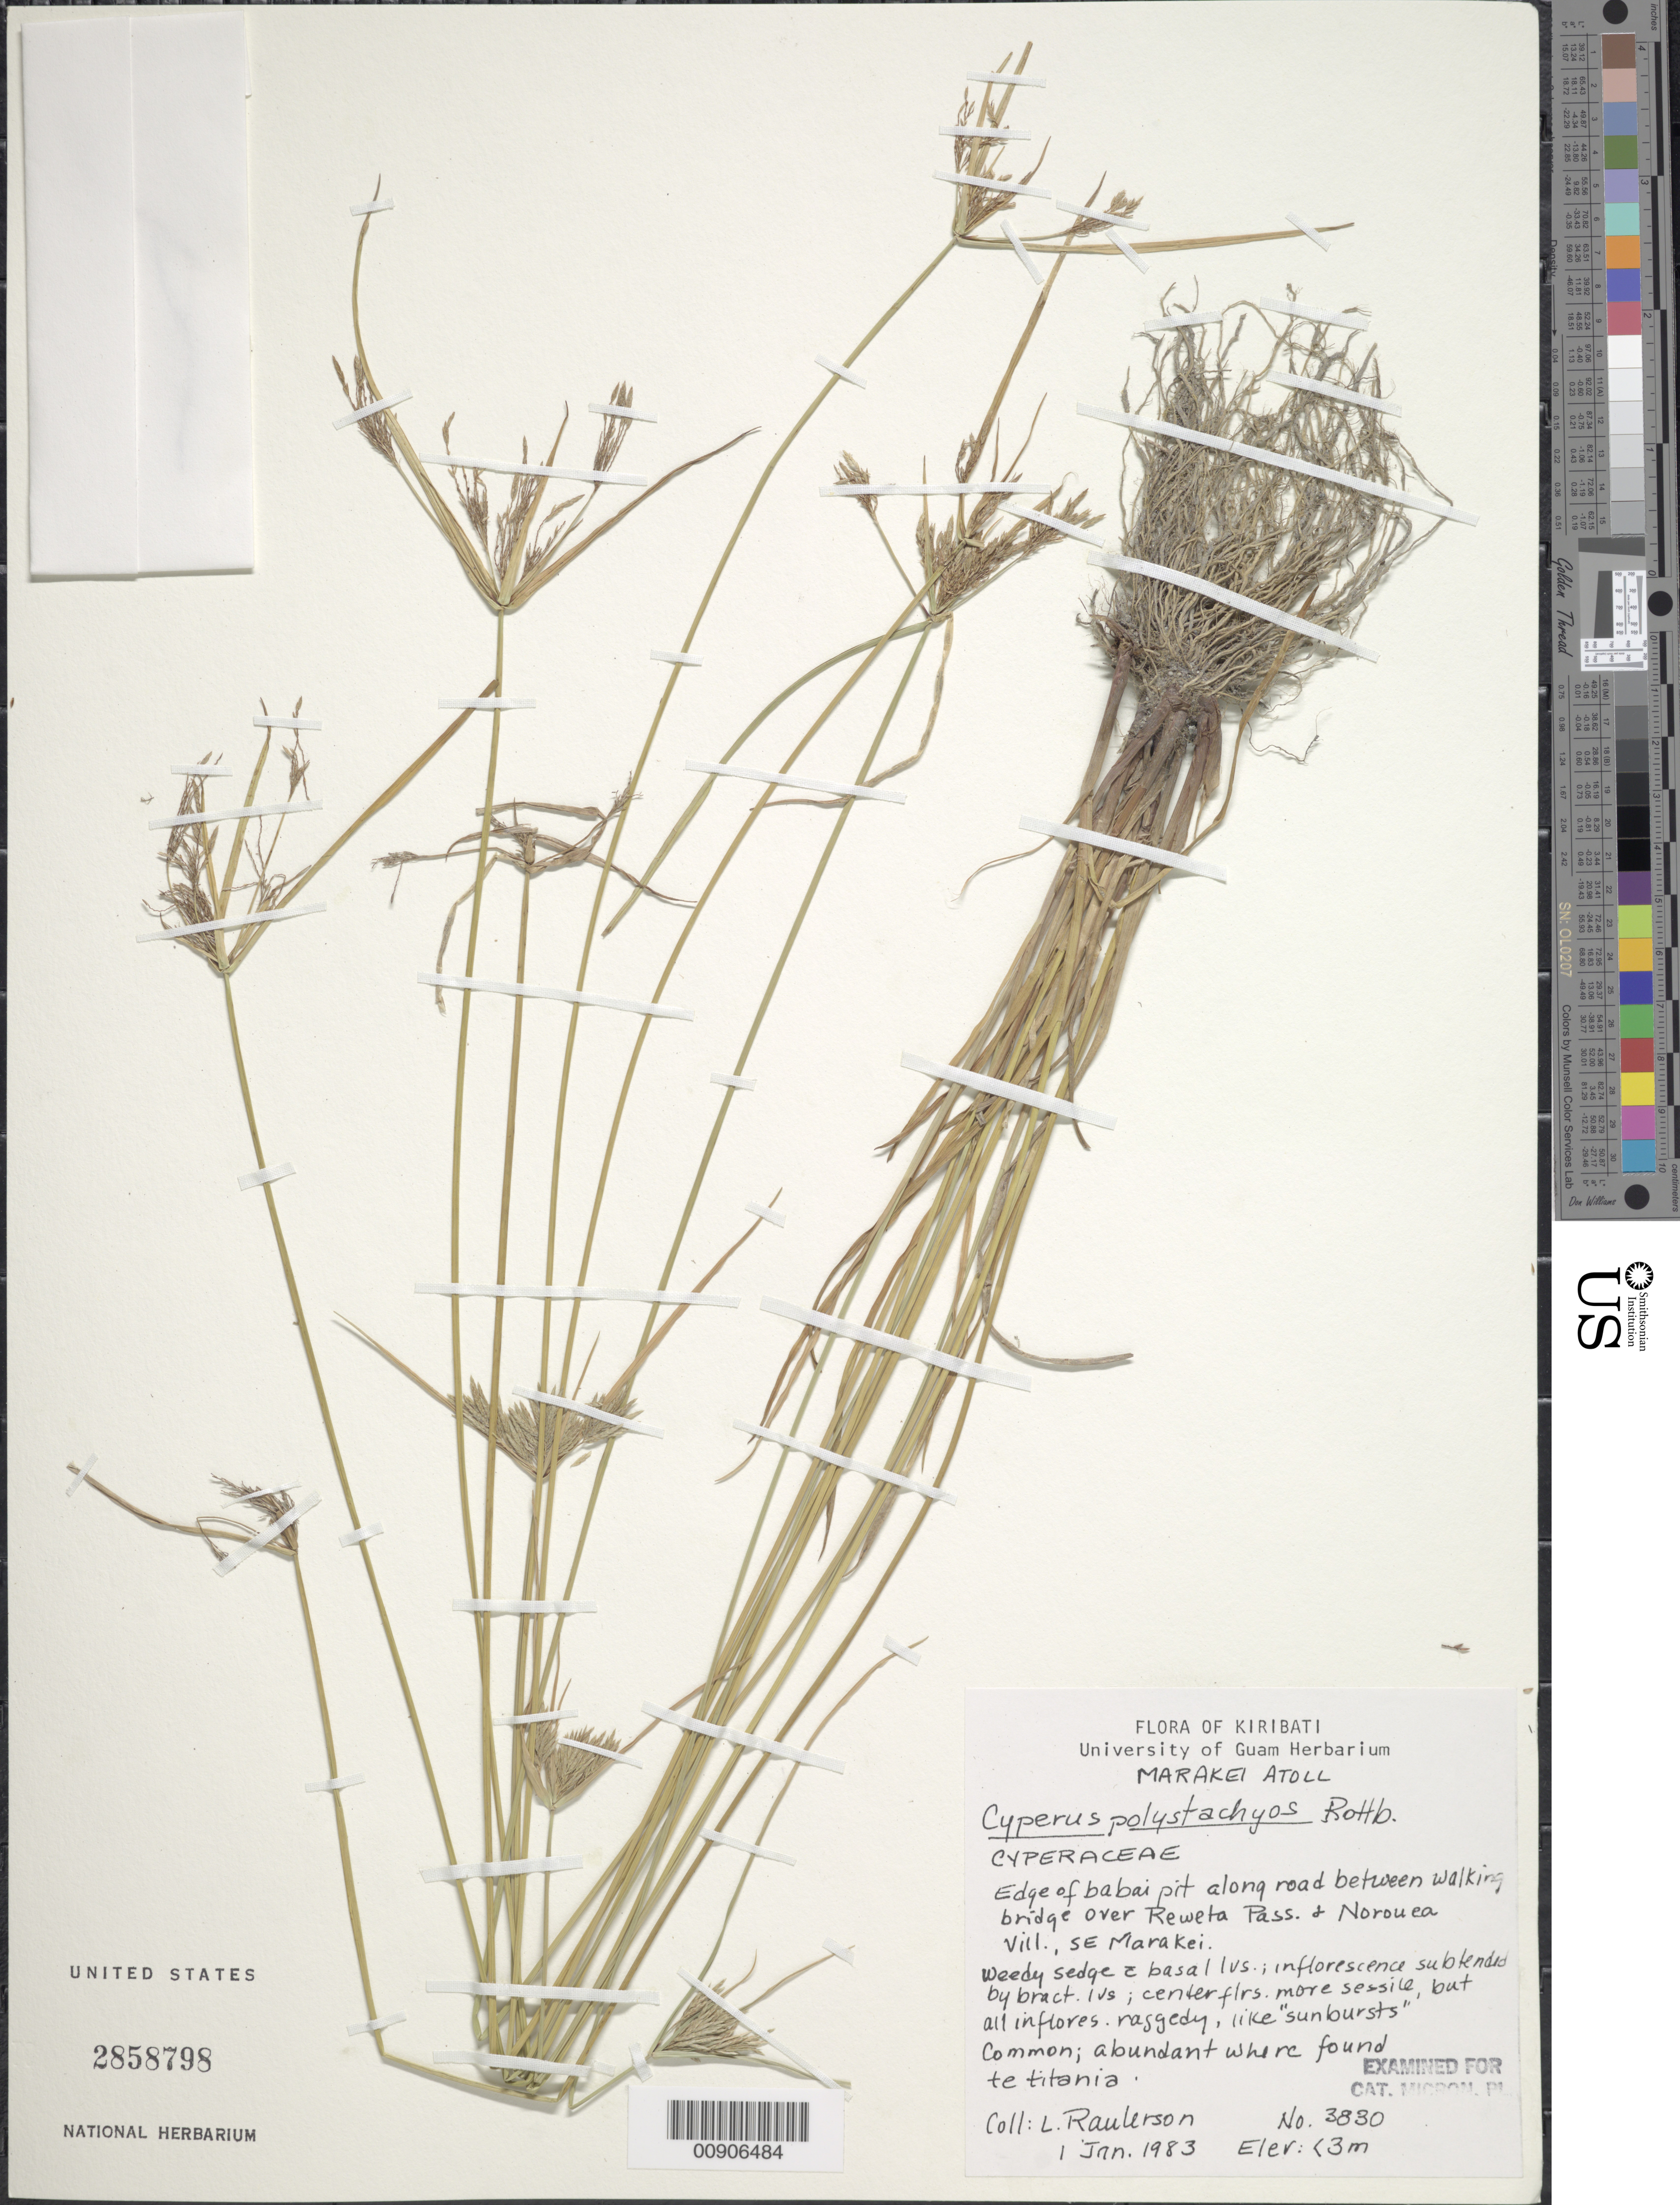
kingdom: Plantae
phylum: Tracheophyta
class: Liliopsida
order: Poales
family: Cyperaceae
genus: Cyperus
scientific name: Cyperus polystachyos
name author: Rottb.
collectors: L. Raulerson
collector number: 3830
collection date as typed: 01 Jan 1983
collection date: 1983-01-01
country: Kiribati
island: Marakei Atoll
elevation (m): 3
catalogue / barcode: US 2858798